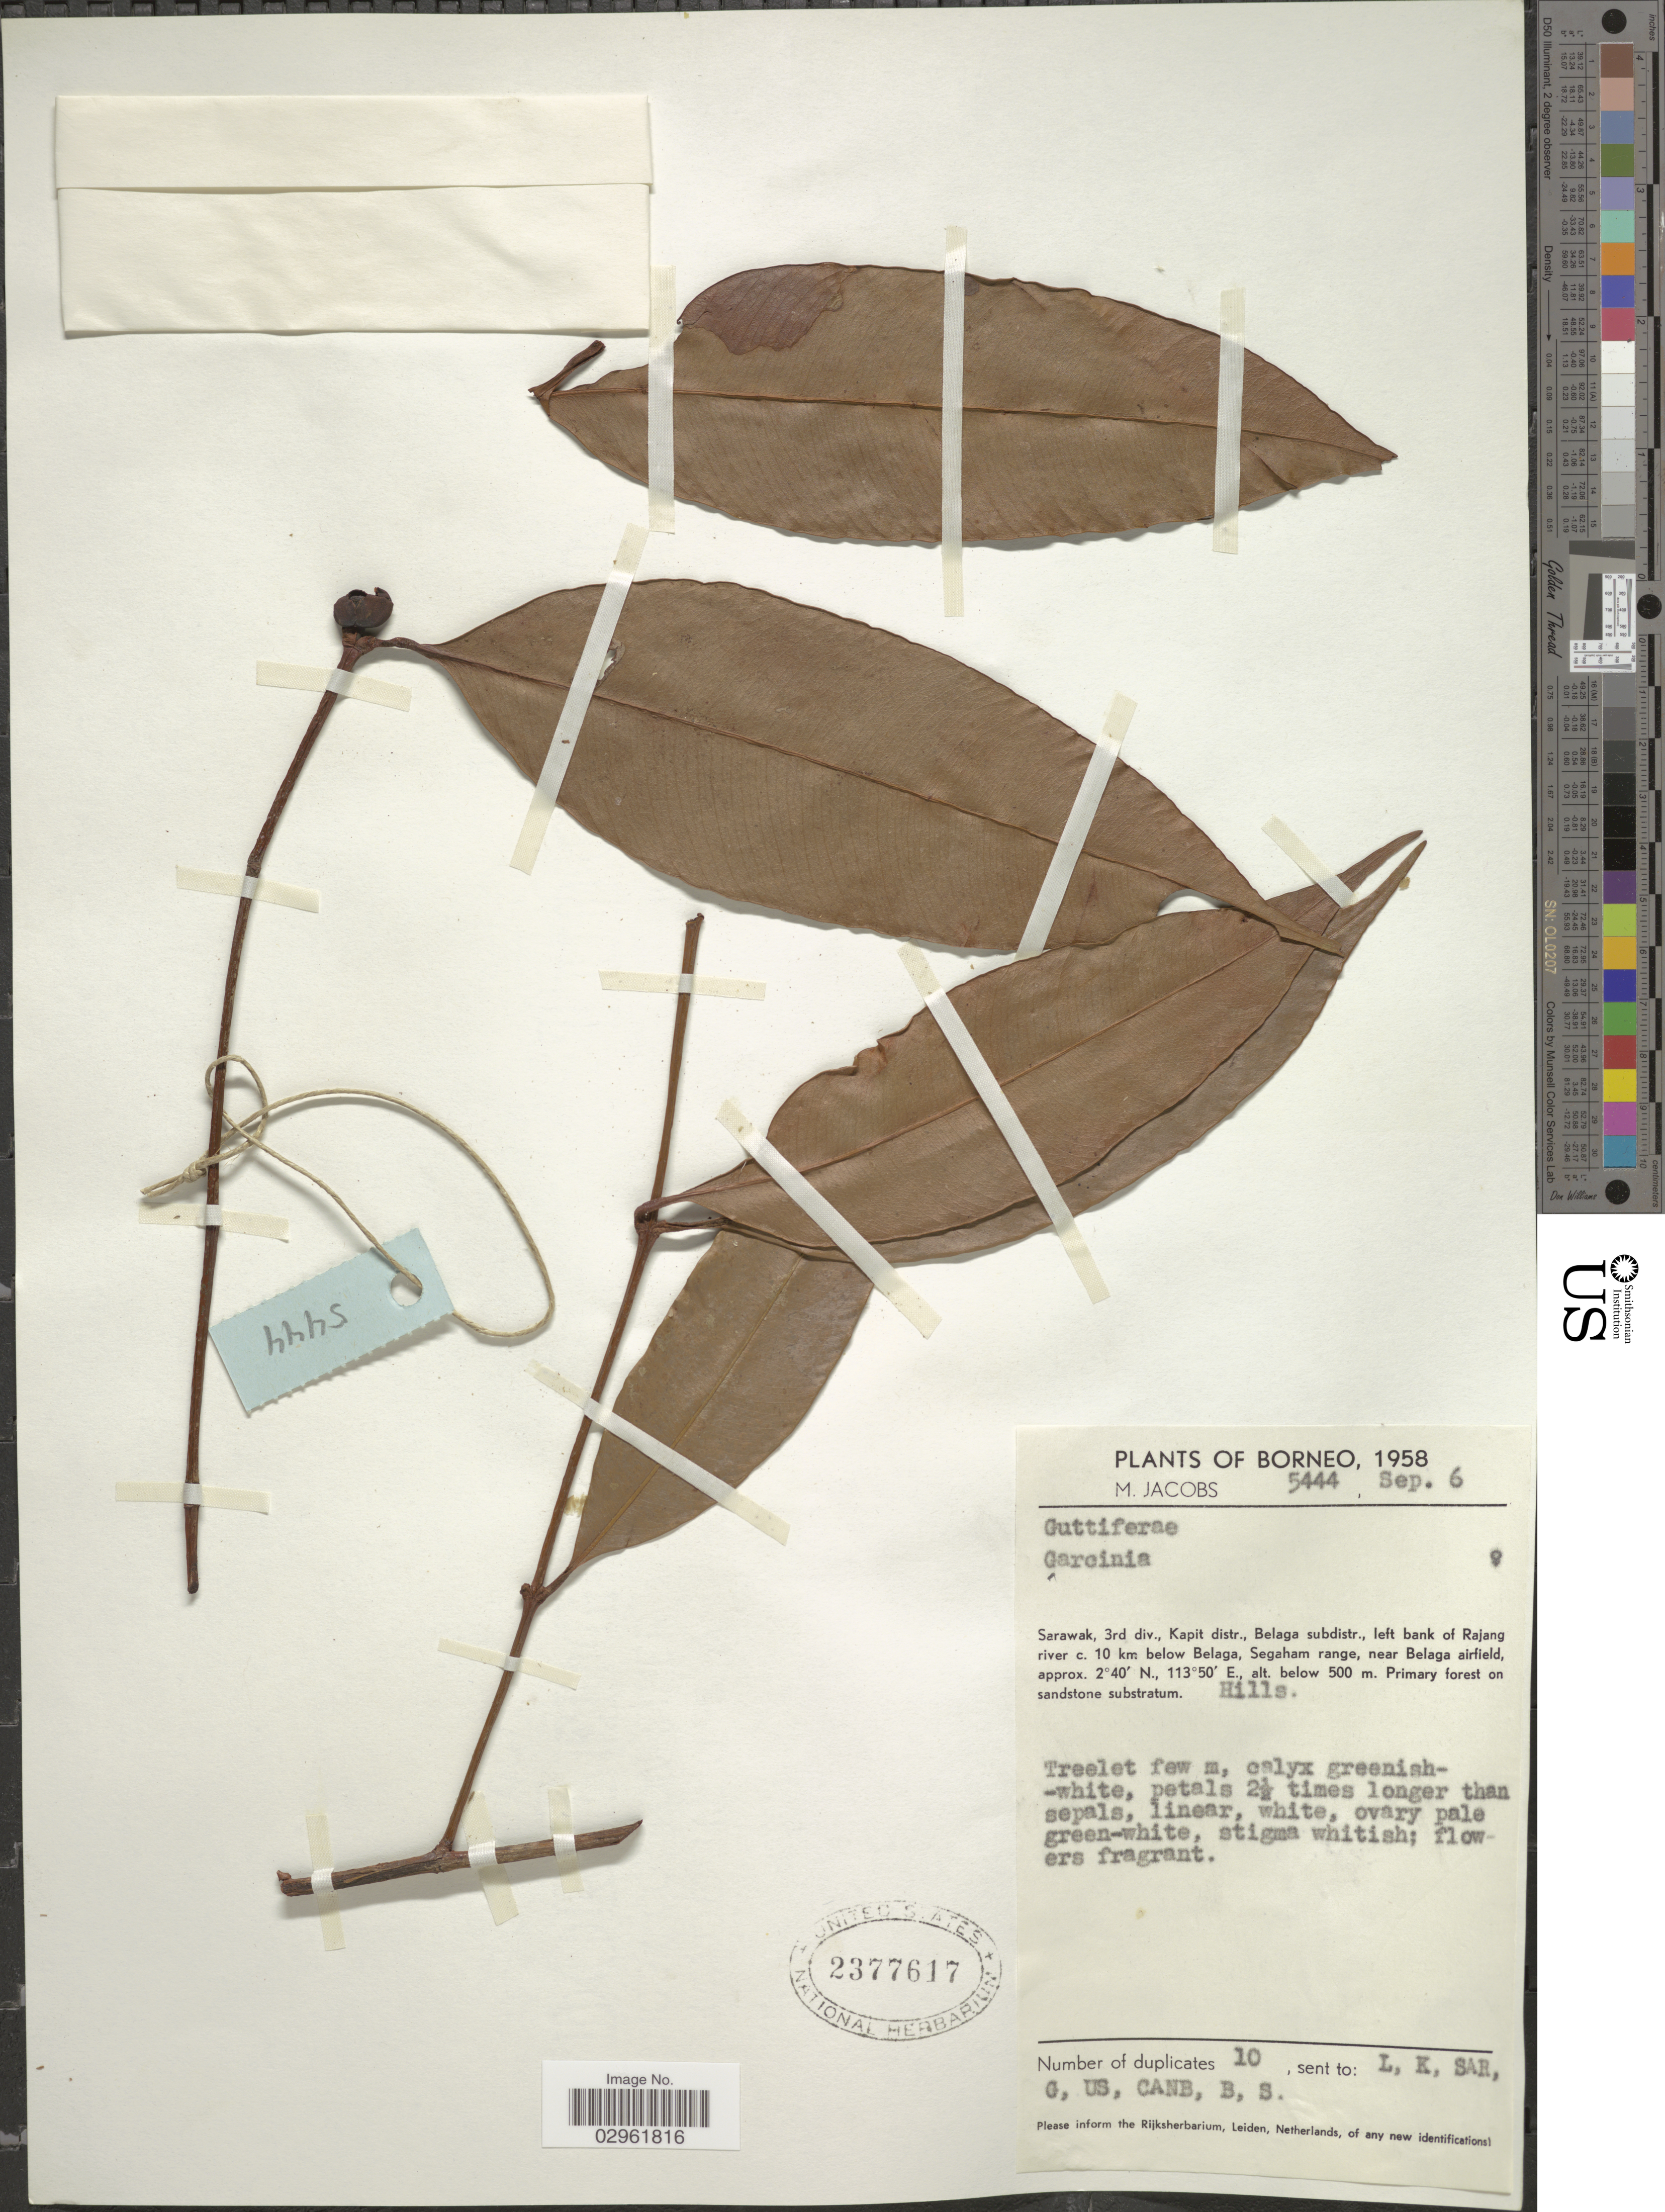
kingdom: Plantae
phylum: Tracheophyta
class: Magnoliopsida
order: Malpighiales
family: Clusiaceae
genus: Garcinia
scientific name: Garcinia sp.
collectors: M. Jacobs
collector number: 5444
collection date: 1958-09-06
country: Malaysia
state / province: Sarawak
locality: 3rd div., Kapit distr., Belaga subdistr., left bank of Rajang river, c. 10 km below Belaga, Segaham range, near Belaga airfield.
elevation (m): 500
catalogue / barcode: US 2377617